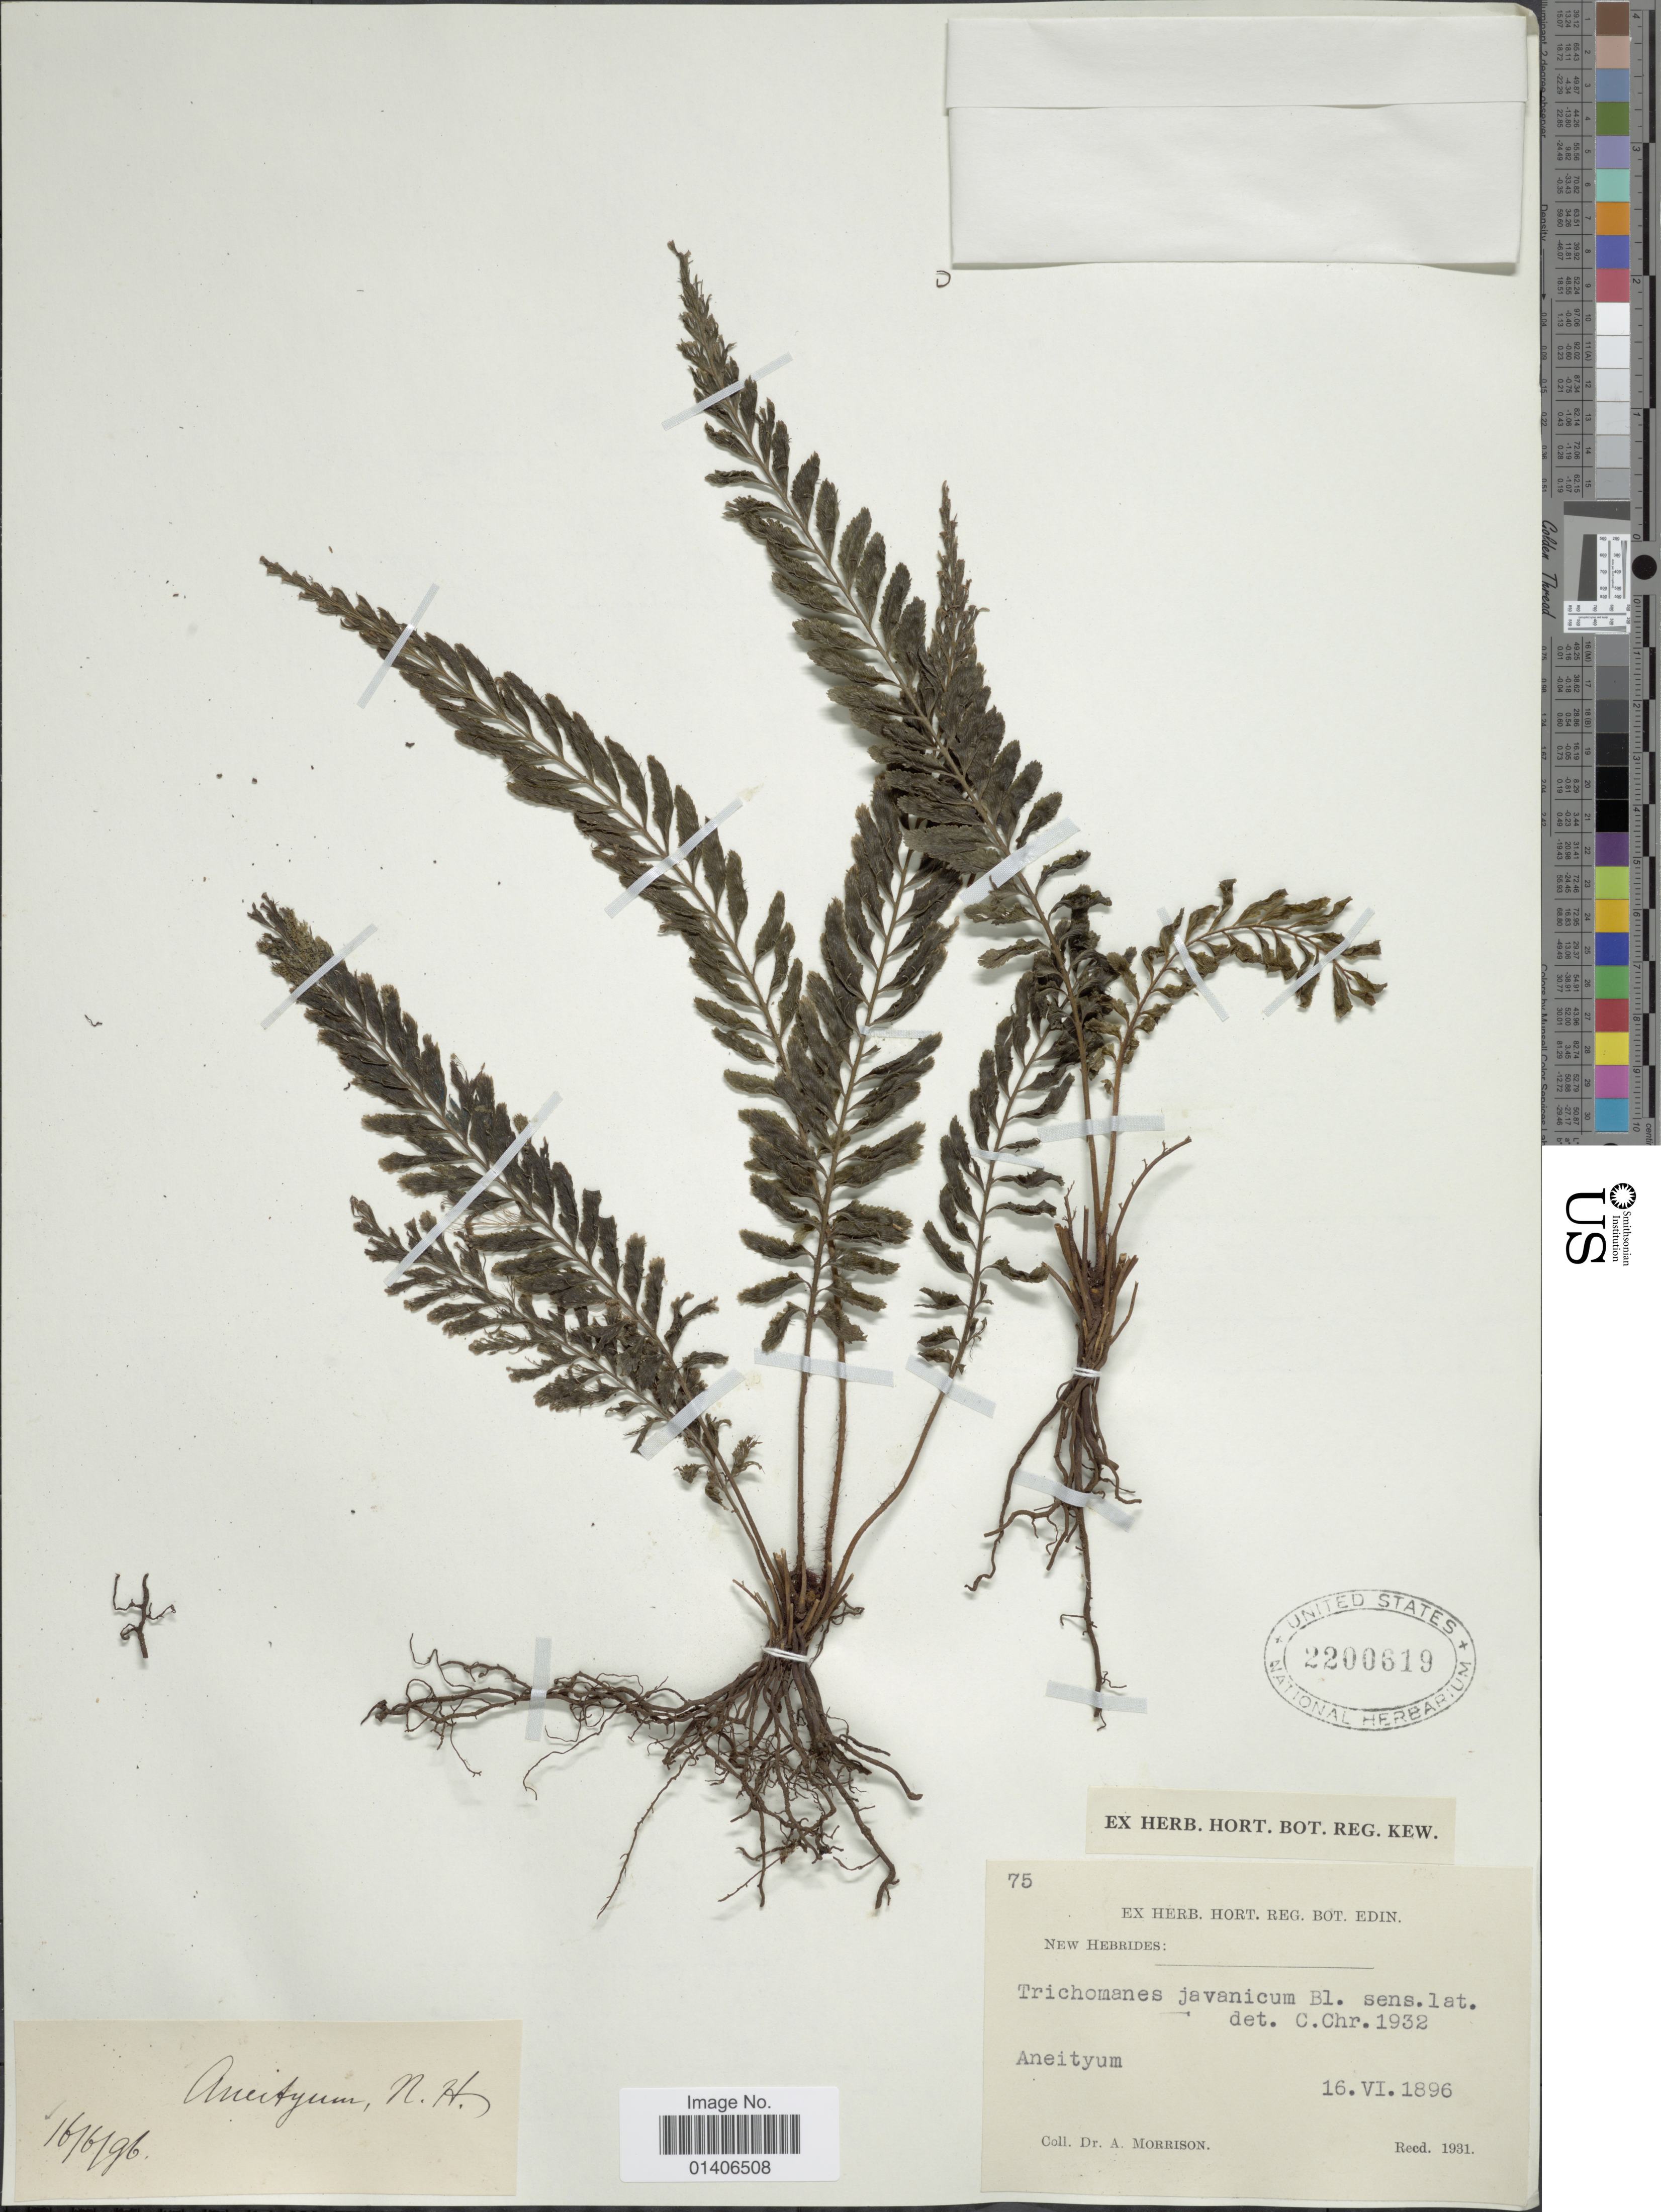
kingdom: Plantae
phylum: Tracheophyta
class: Polypodiopsida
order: Hymenophyllales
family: Hymenophyllaceae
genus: Cephalomanes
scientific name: Cephalomanes atrovirens subsp. boryanum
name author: (Kunze) K. Iwats.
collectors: A. Morrison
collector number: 75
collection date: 1896-06-16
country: Vanuatu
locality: New Hebrides: Aneityum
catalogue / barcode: US 2200619